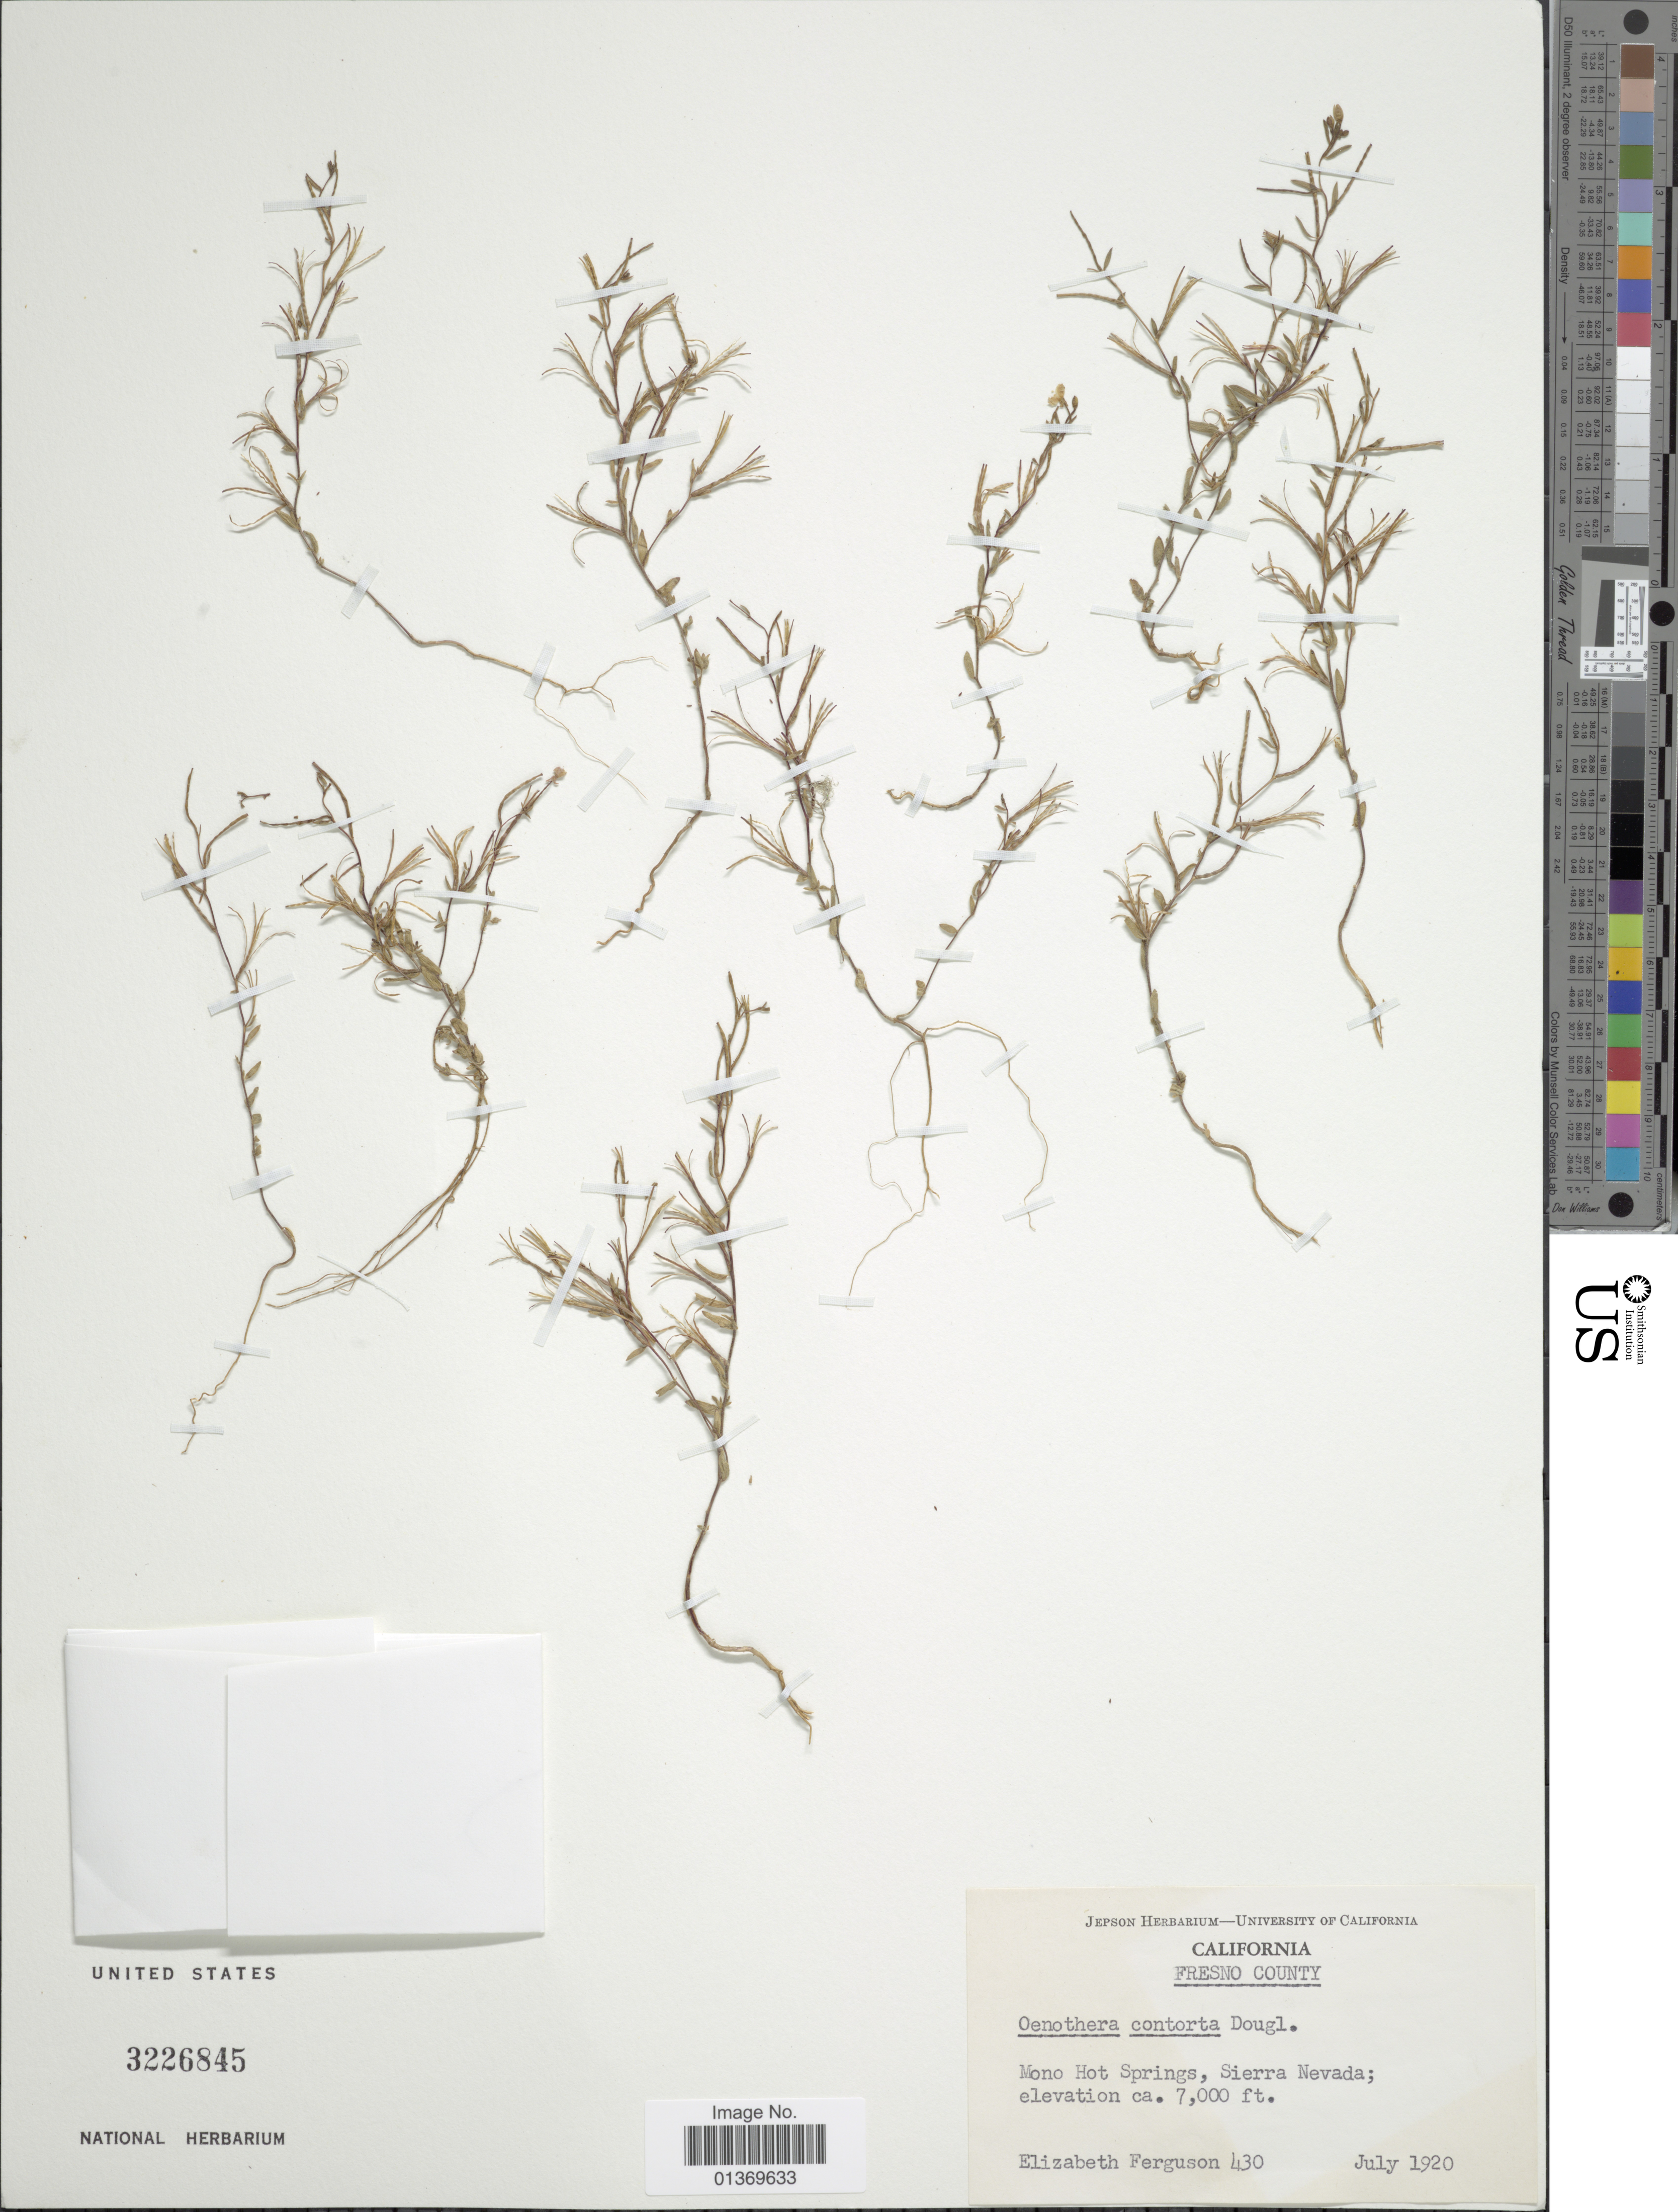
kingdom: Plantae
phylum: Tracheophyta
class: Magnoliopsida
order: Myrtales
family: Onagraceae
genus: Camissonia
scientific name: Camissonia contorta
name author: (Douglas) Kearney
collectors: E. Ferguson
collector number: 430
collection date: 1920-07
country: United States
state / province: California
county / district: Fresno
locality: Fresno County. Mono Hot Springs, Sierra Nevada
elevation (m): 2134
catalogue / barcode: US 3226845